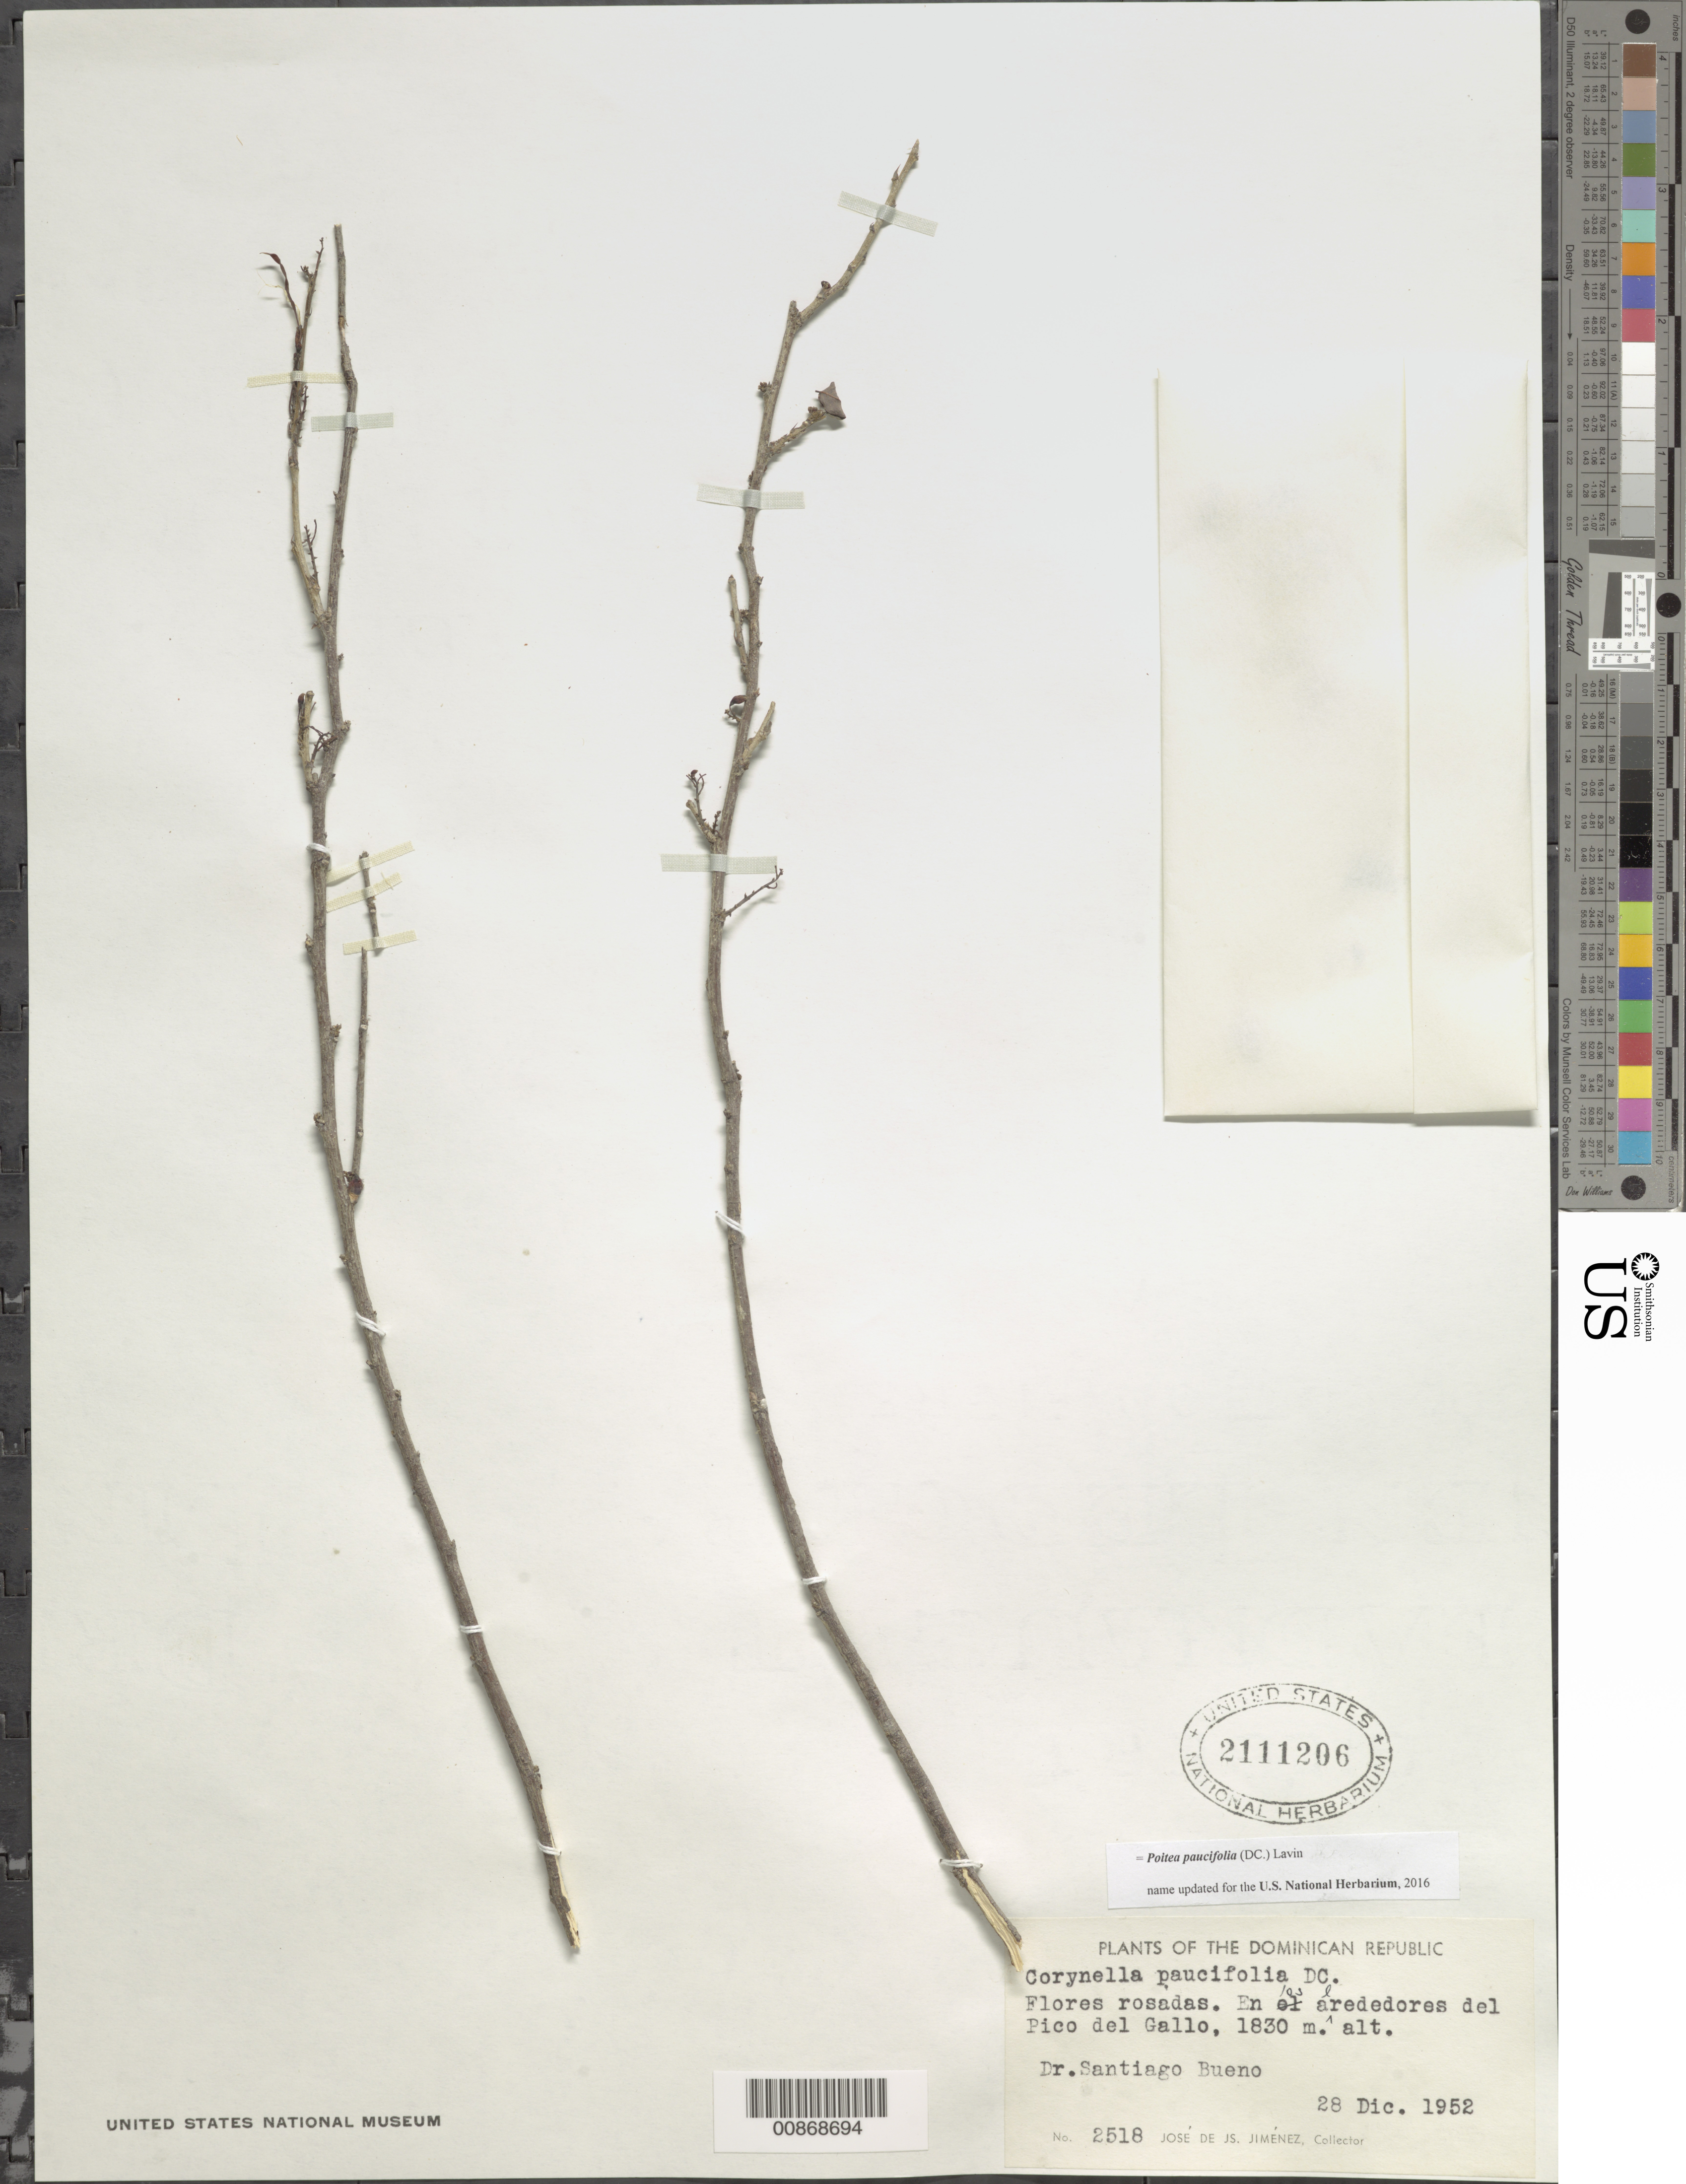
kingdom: Plantae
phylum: Tracheophyta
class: Magnoliopsida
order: Fabales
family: Fabaceae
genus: Poitea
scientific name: Poitea paucifolia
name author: (DC.) Lavin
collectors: J. J. Jiménez Almonte & S. Bueno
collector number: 2518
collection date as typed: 28 Dec 1952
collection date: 1952-12-28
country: Dominican Republic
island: Hispaniola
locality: En los alrededores del Pico del Gallo.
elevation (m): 1830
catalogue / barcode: US 2111206